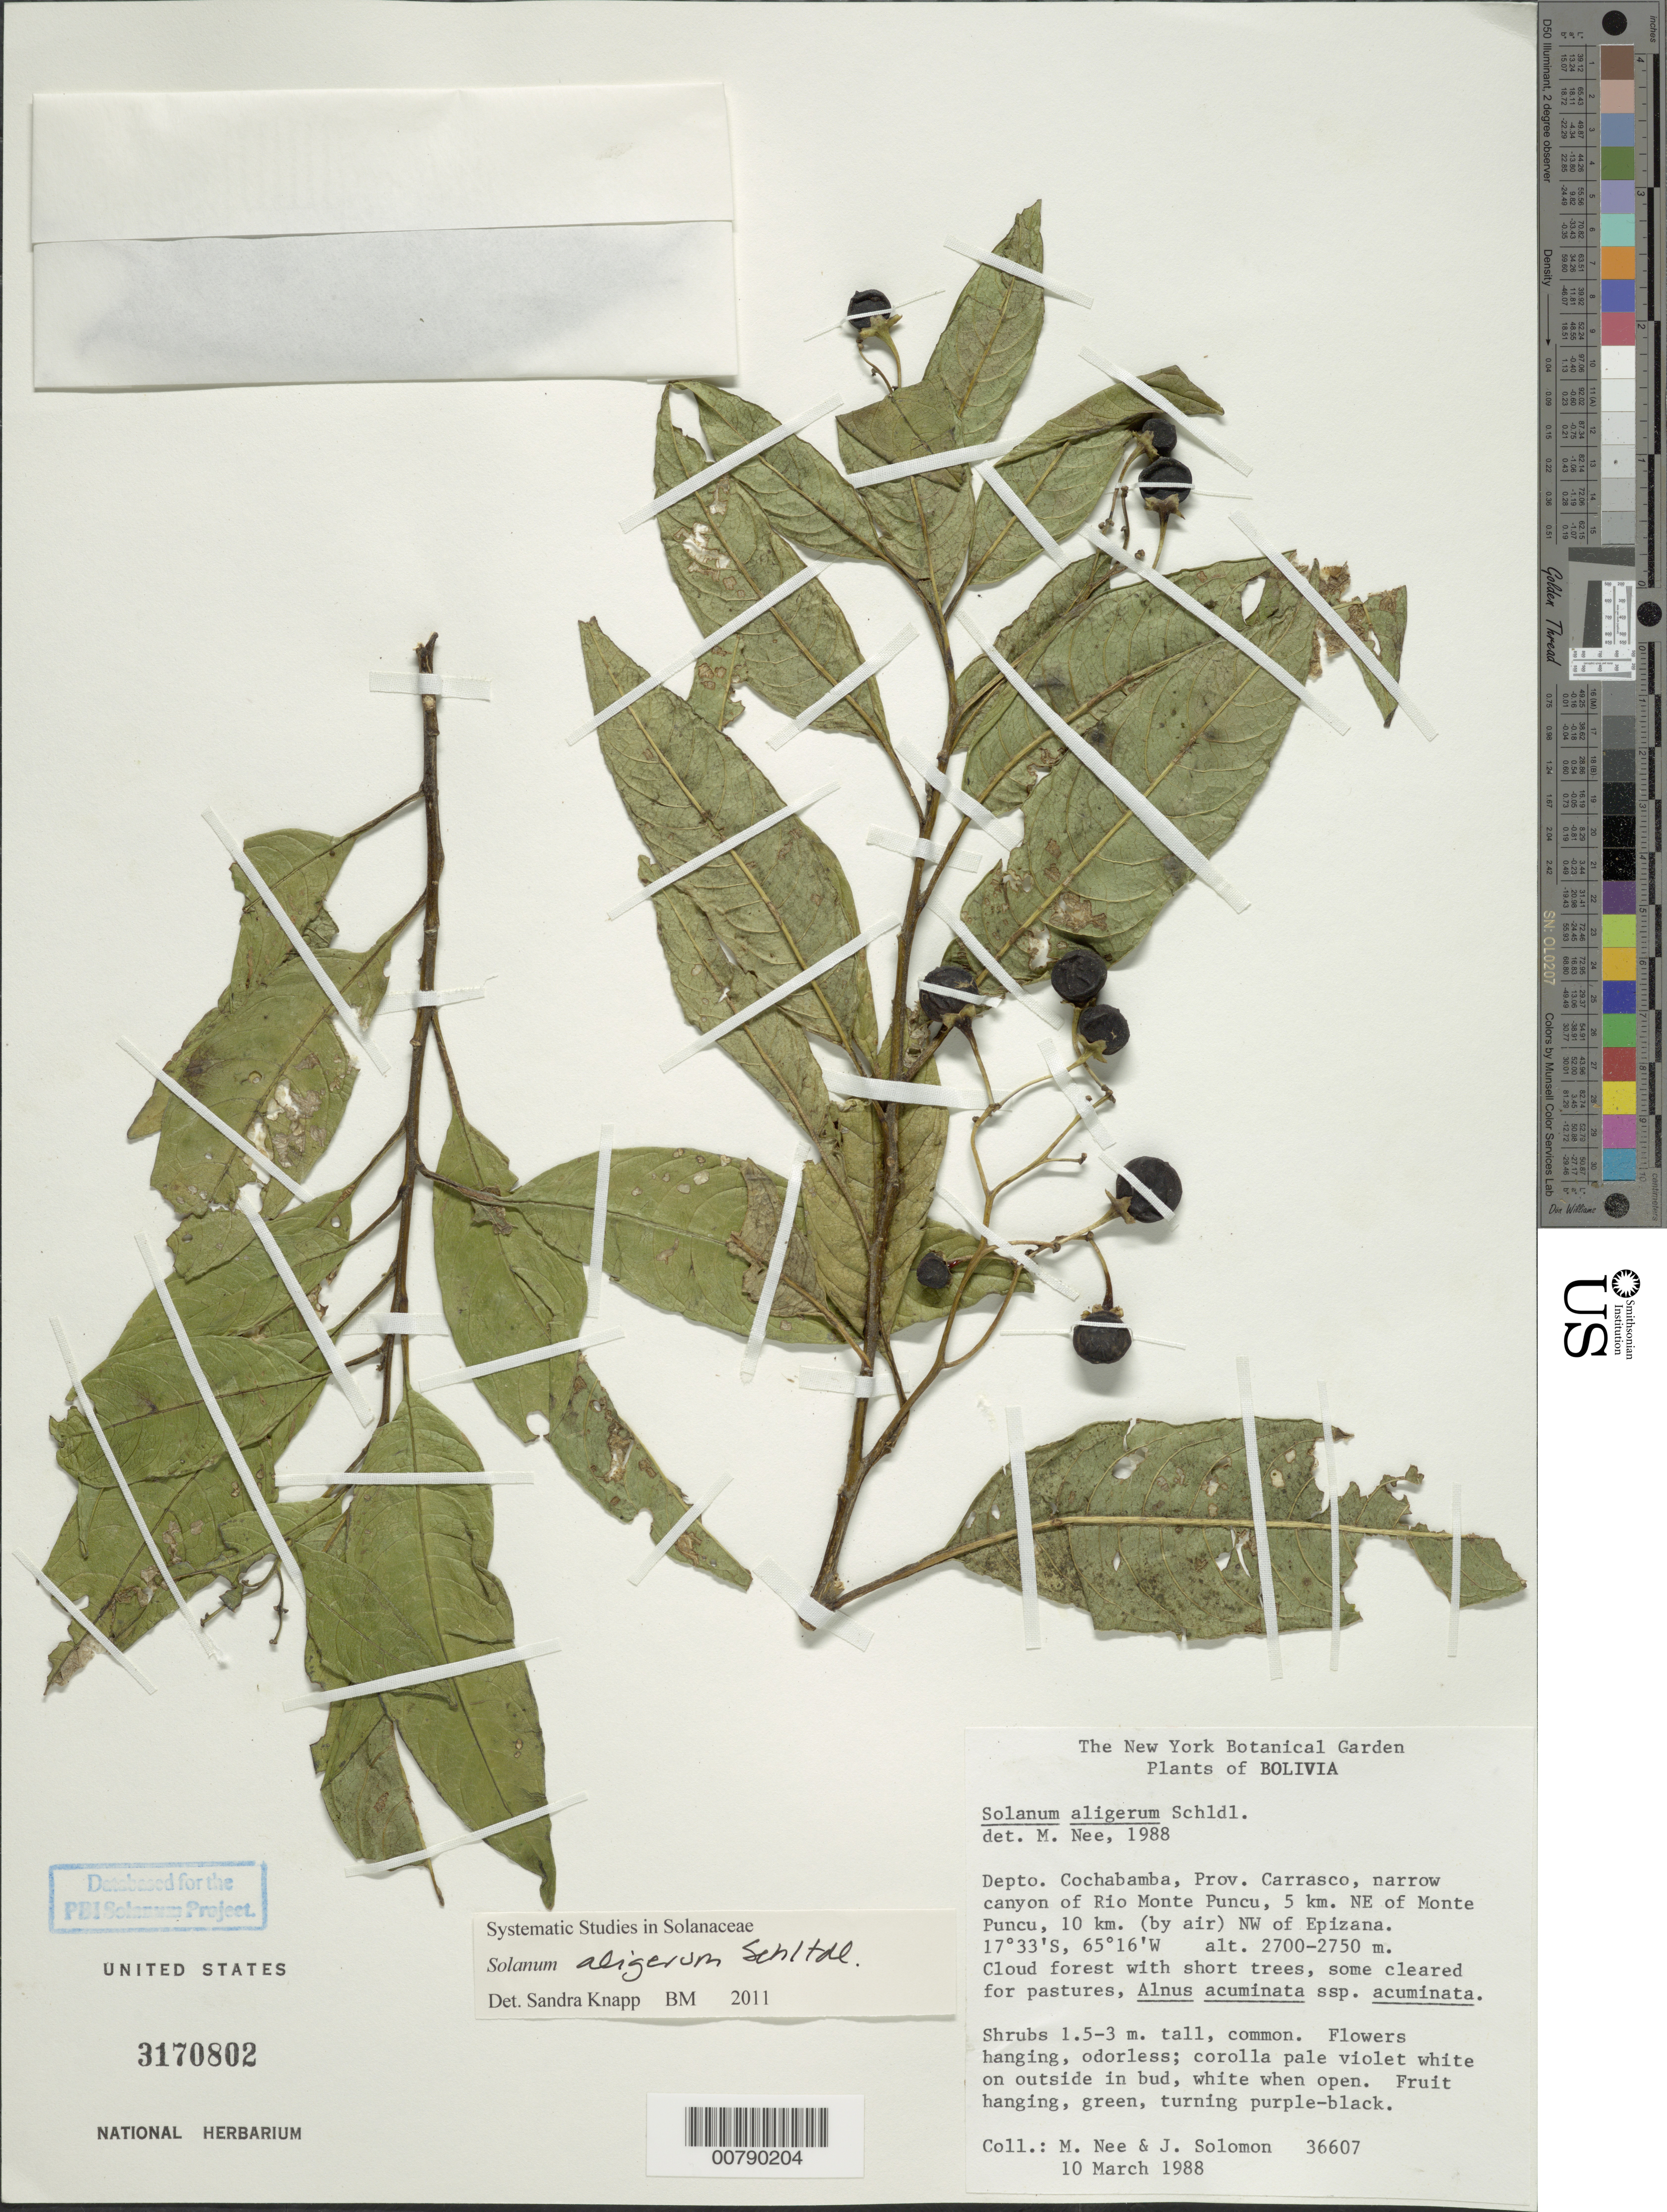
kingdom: Plantae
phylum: Tracheophyta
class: Magnoliopsida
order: Solanales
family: Solanaceae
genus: Solanum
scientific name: Solanum aligerum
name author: Schltdl.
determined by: Knapp, S. D.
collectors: M. Nee & J. C. Solomon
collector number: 36607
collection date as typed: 10 Mar 1988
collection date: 1988-03-10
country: Bolivia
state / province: Cochabamba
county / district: Carrasco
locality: narrow canyon of Rio Monte Puncu, 5 km NE of Monte Puncu, 10 km (by air) NW of Epizana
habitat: cloud forest with short trees, some cleared for pastures, Alnus acuminata ssp. acuminata.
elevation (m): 2700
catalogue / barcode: US 3170802